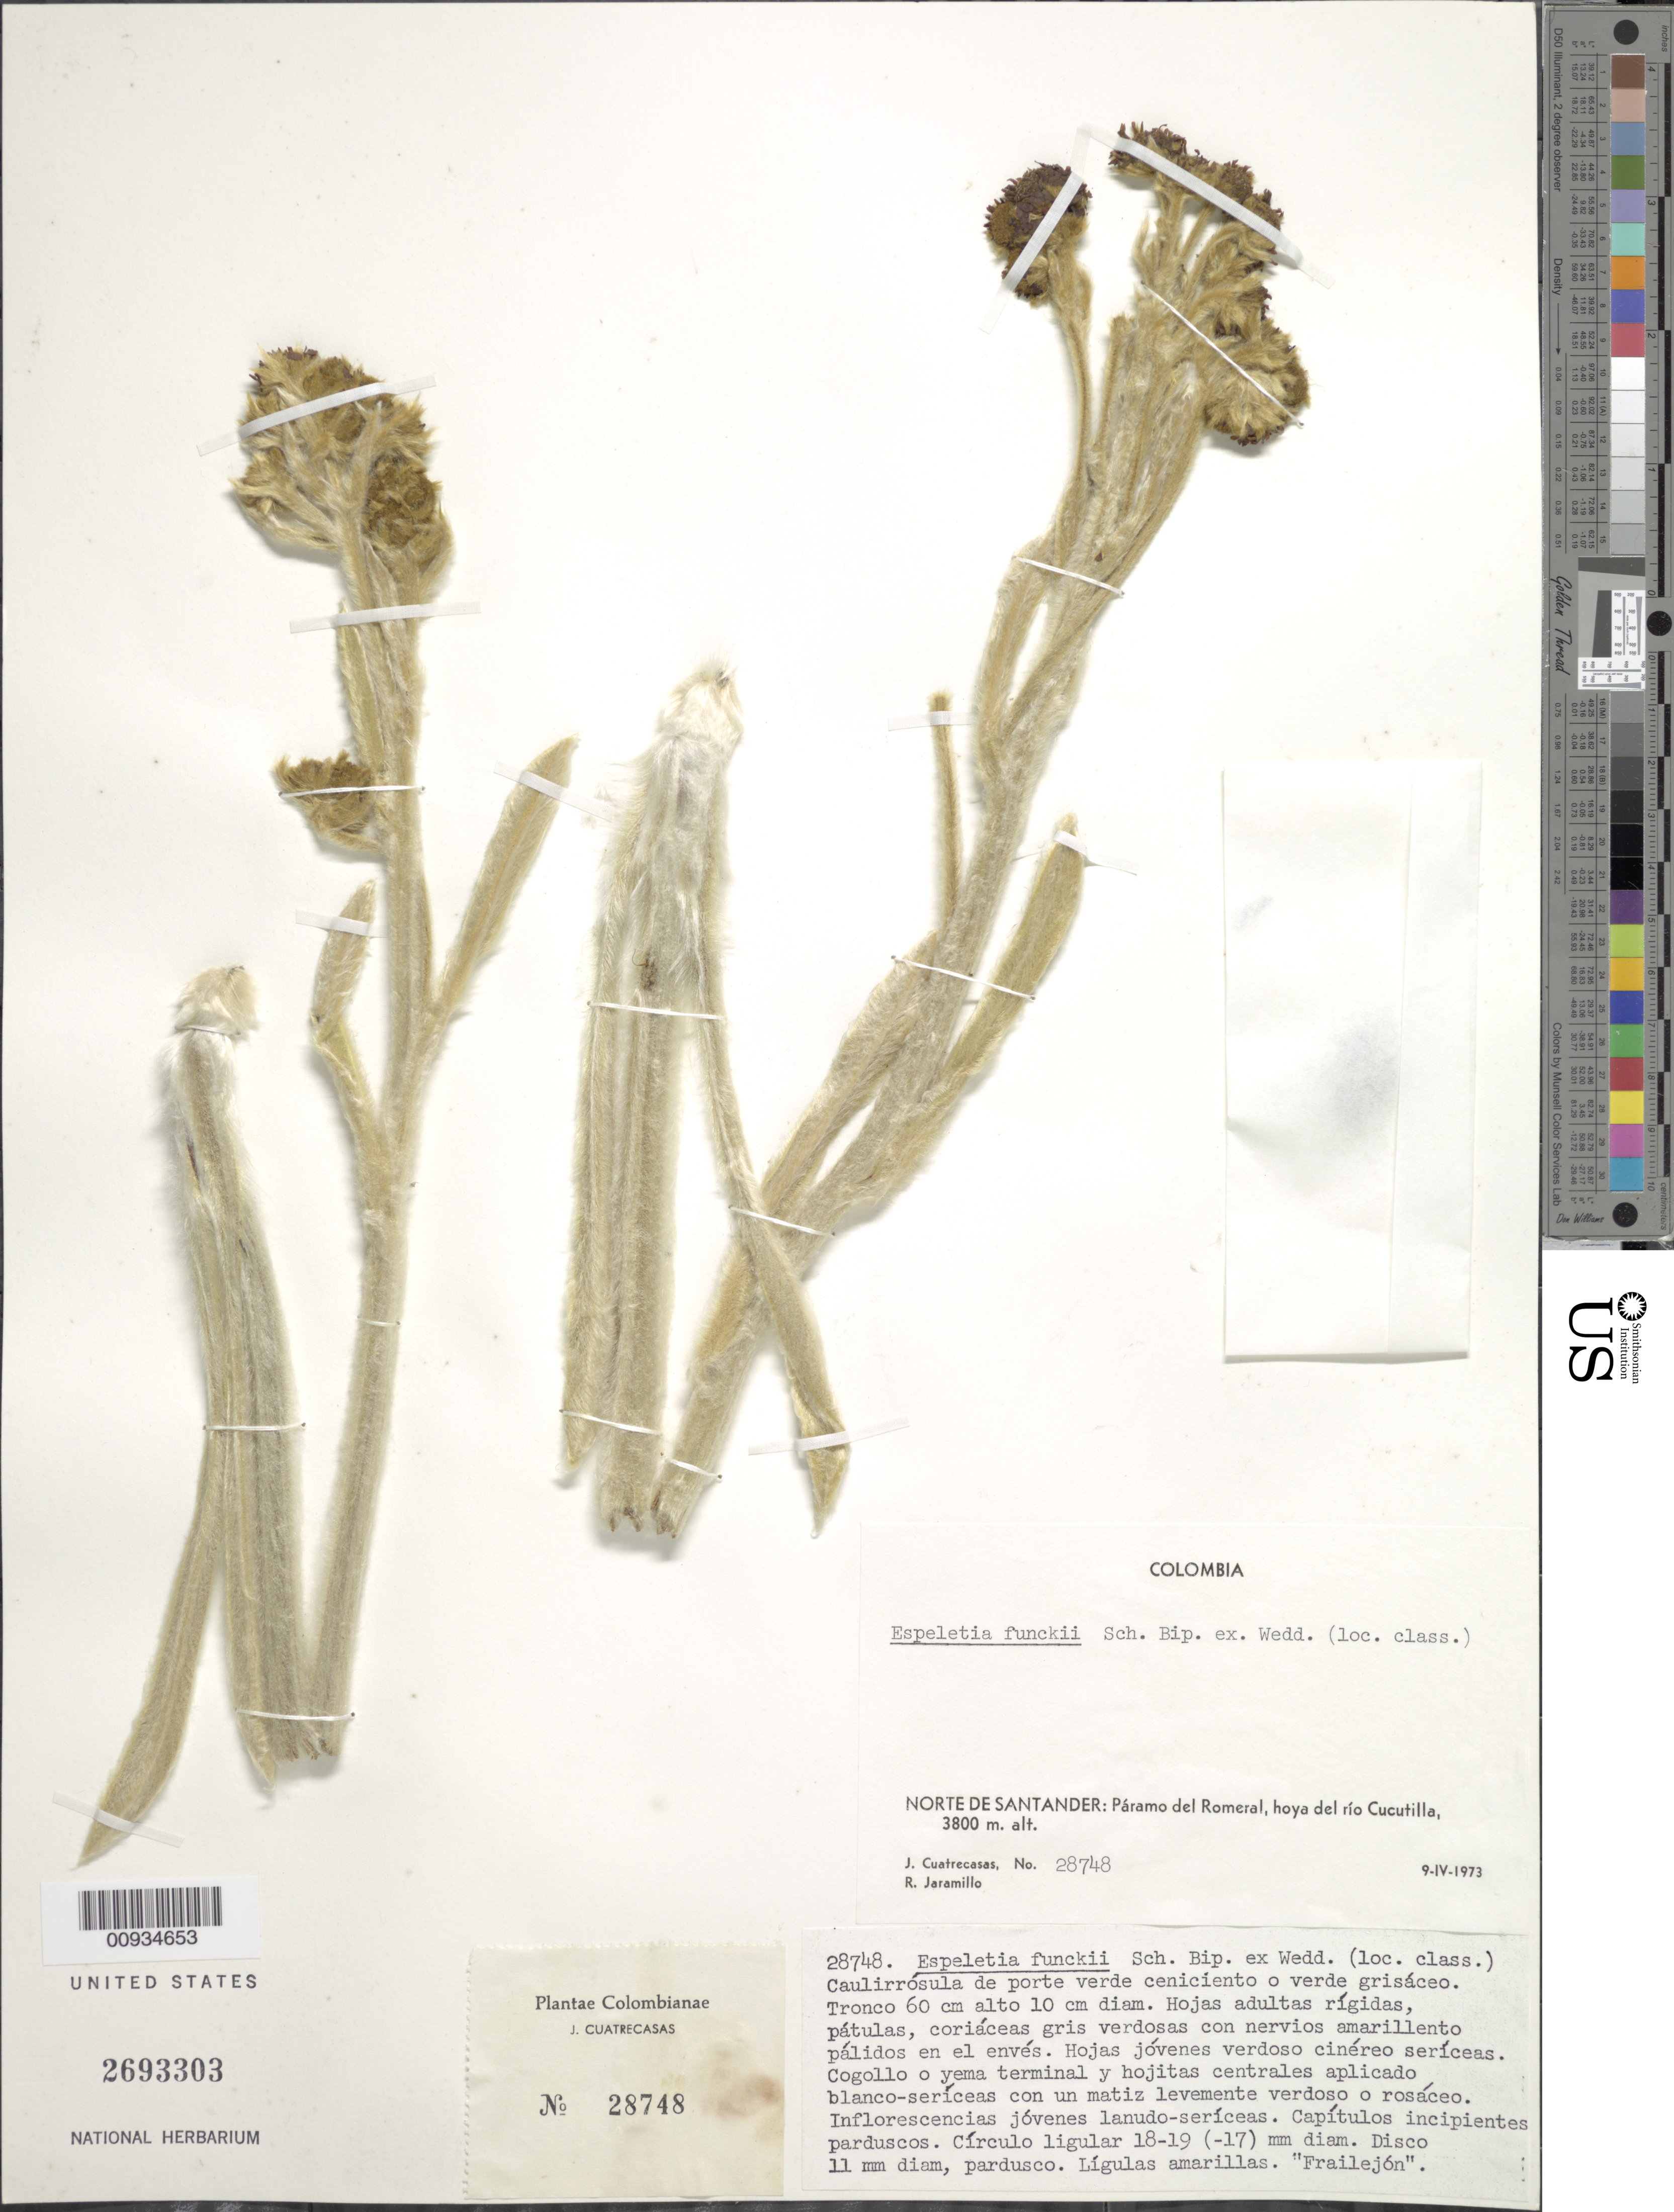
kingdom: Plantae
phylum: Tracheophyta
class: Magnoliopsida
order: Asterales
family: Asteraceae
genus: Espeletiopsis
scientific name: Espeletiopsis funckii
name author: (Sch. Bip. ex Wedd.) Cuatrec.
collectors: J. Cuatrecasas & R. Jaramillo M.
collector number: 28748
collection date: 1973-04-09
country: Colombia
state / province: Norte de Santander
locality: Norte de Santander: Paramo del Romeral, hjoya del rio Cucutilla,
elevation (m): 3800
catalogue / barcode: US 2693303